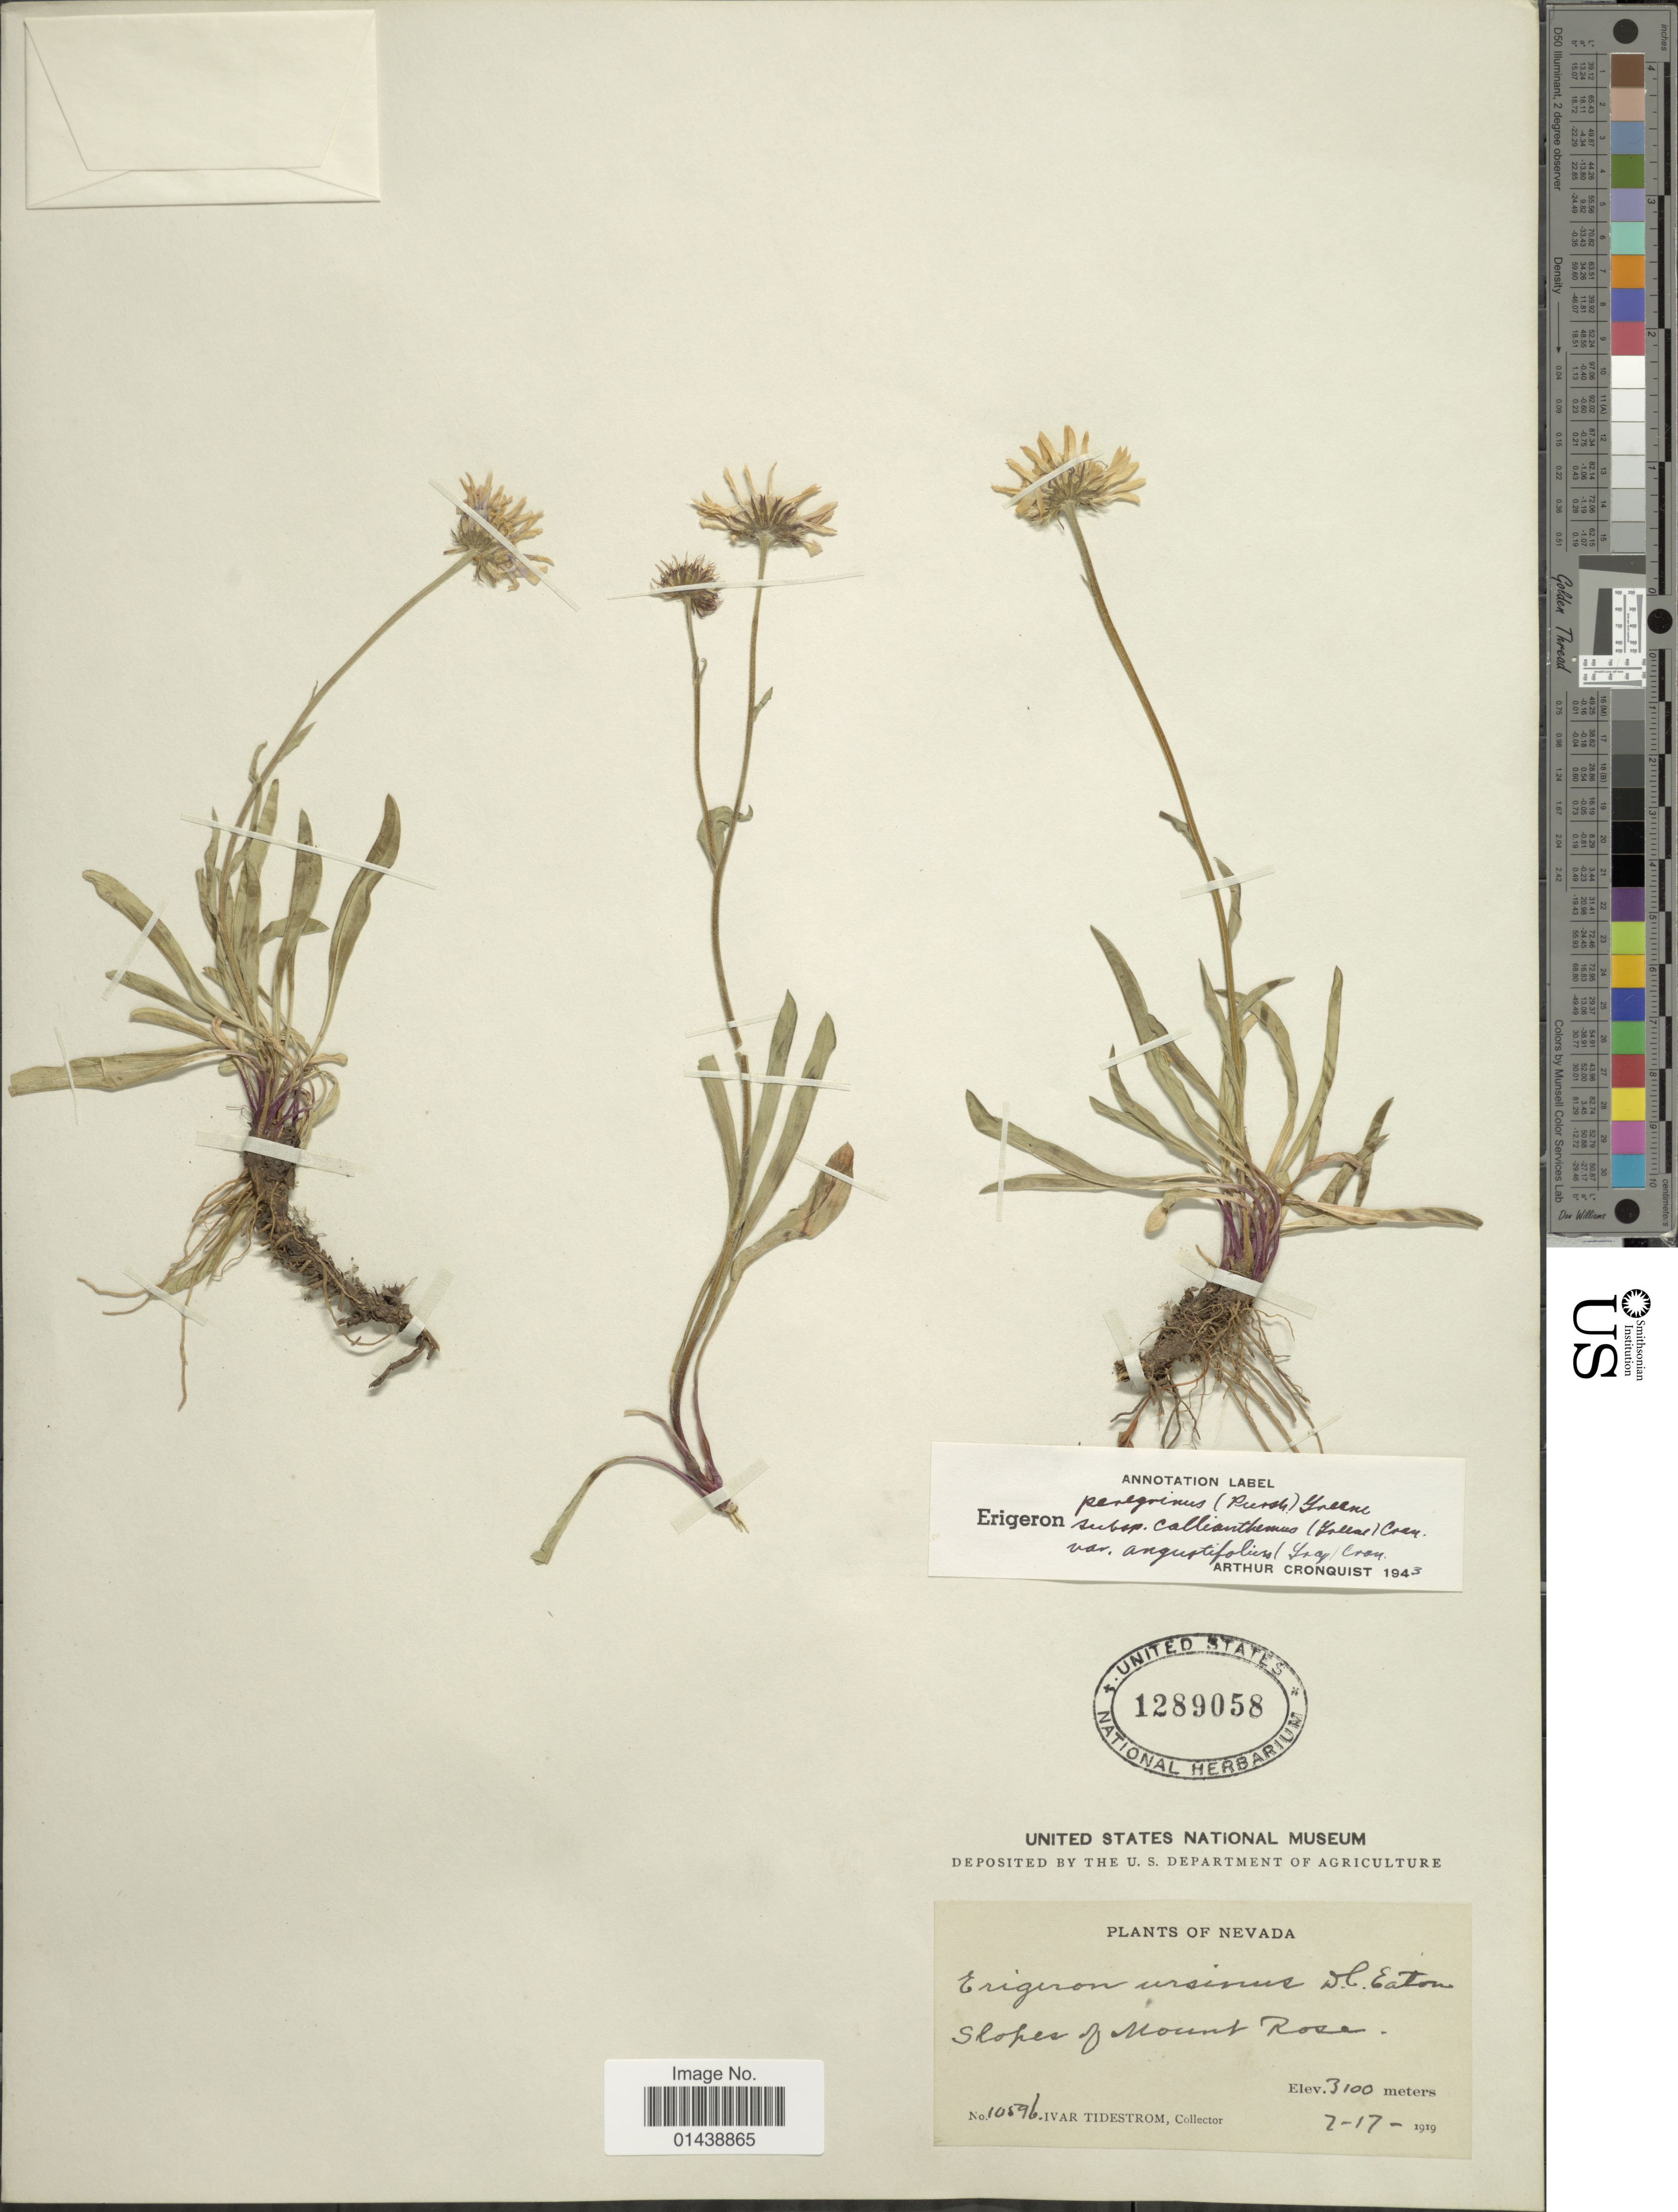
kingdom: Plantae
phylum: Tracheophyta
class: Magnoliopsida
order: Asterales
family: Asteraceae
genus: Erigeron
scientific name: Erigeron peregrinus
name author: (Banks ex Pursh) Greene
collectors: I. F. Tidestrom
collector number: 10596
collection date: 1919-02-17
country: United States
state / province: Nevada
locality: Slopes of Mount Rose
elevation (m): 3100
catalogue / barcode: US 1289058